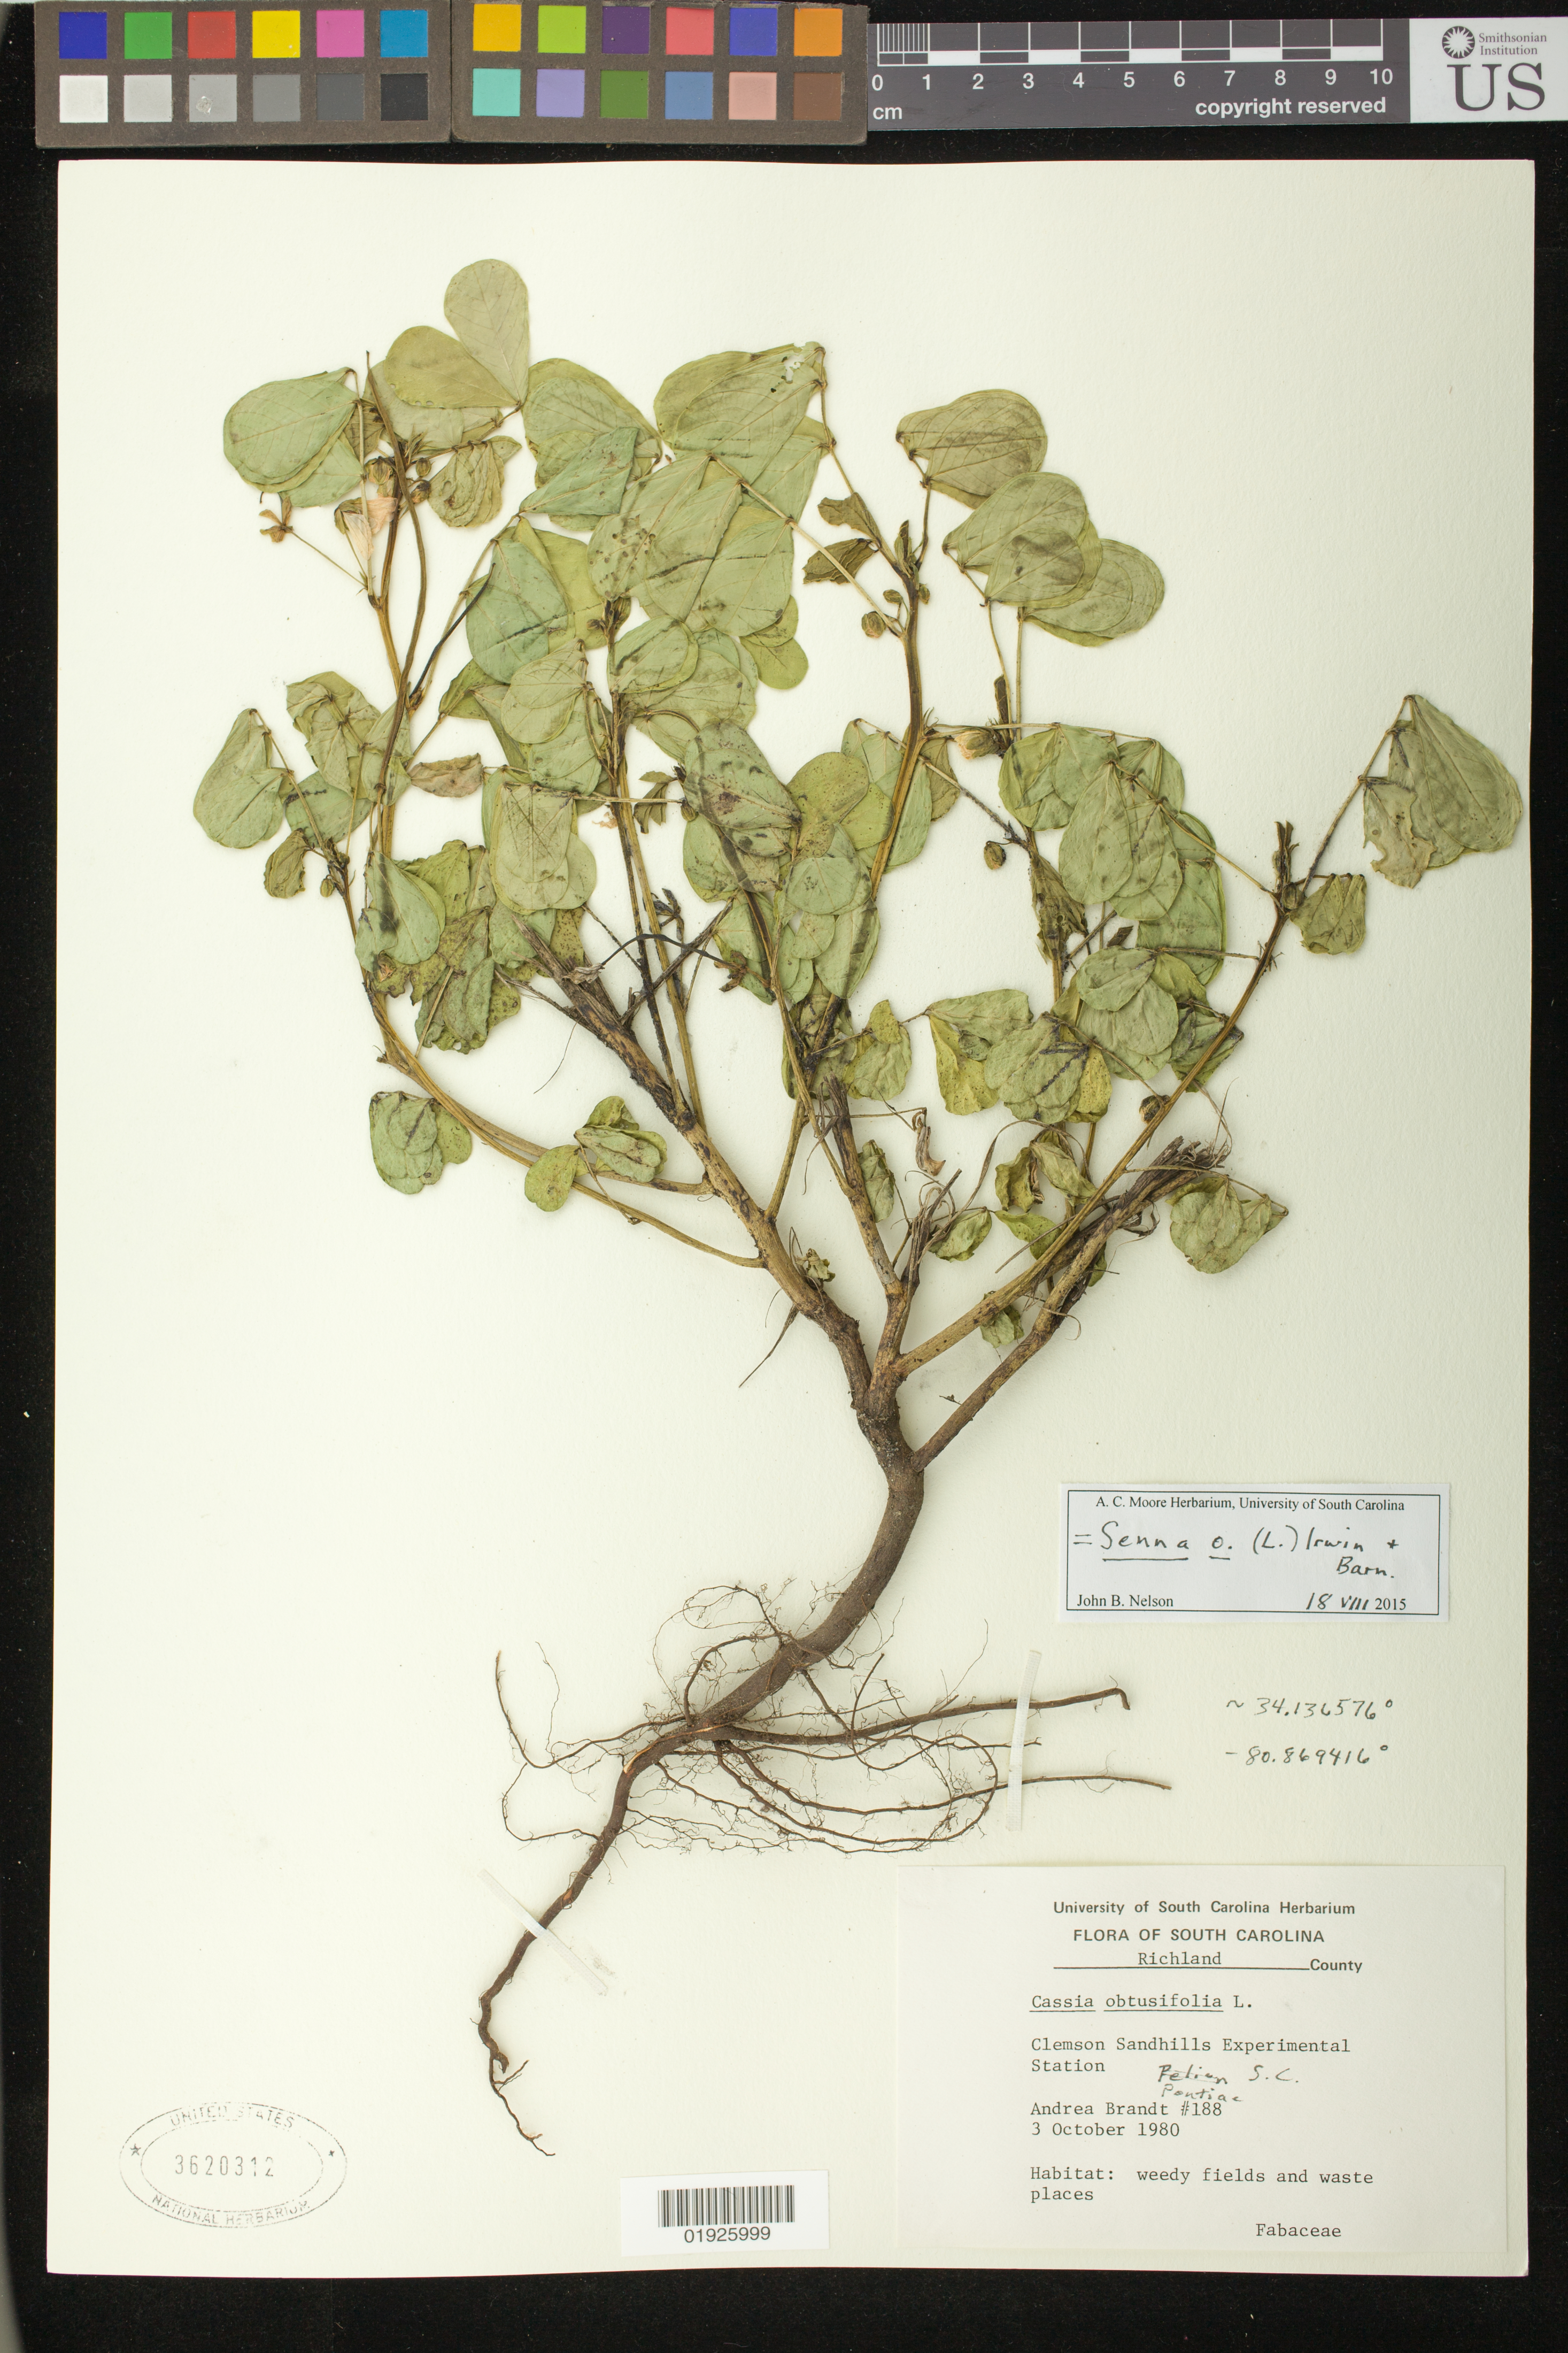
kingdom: Plantae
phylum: Tracheophyta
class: Magnoliopsida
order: Fabales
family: Fabaceae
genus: Senna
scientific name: Senna obtusifolia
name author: (L.) H.S. Irwin & Barneby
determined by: Nelson, J. B.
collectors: A. Brandt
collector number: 188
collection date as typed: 3 October 1980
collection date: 1980-10-03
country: United States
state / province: South Carolina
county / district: Richland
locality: Clemson Sandhills Experimental Station, Pontiac, S.C.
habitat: Weedy fields and waste places.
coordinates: ~34.136576, -80.869416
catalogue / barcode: US 3620312